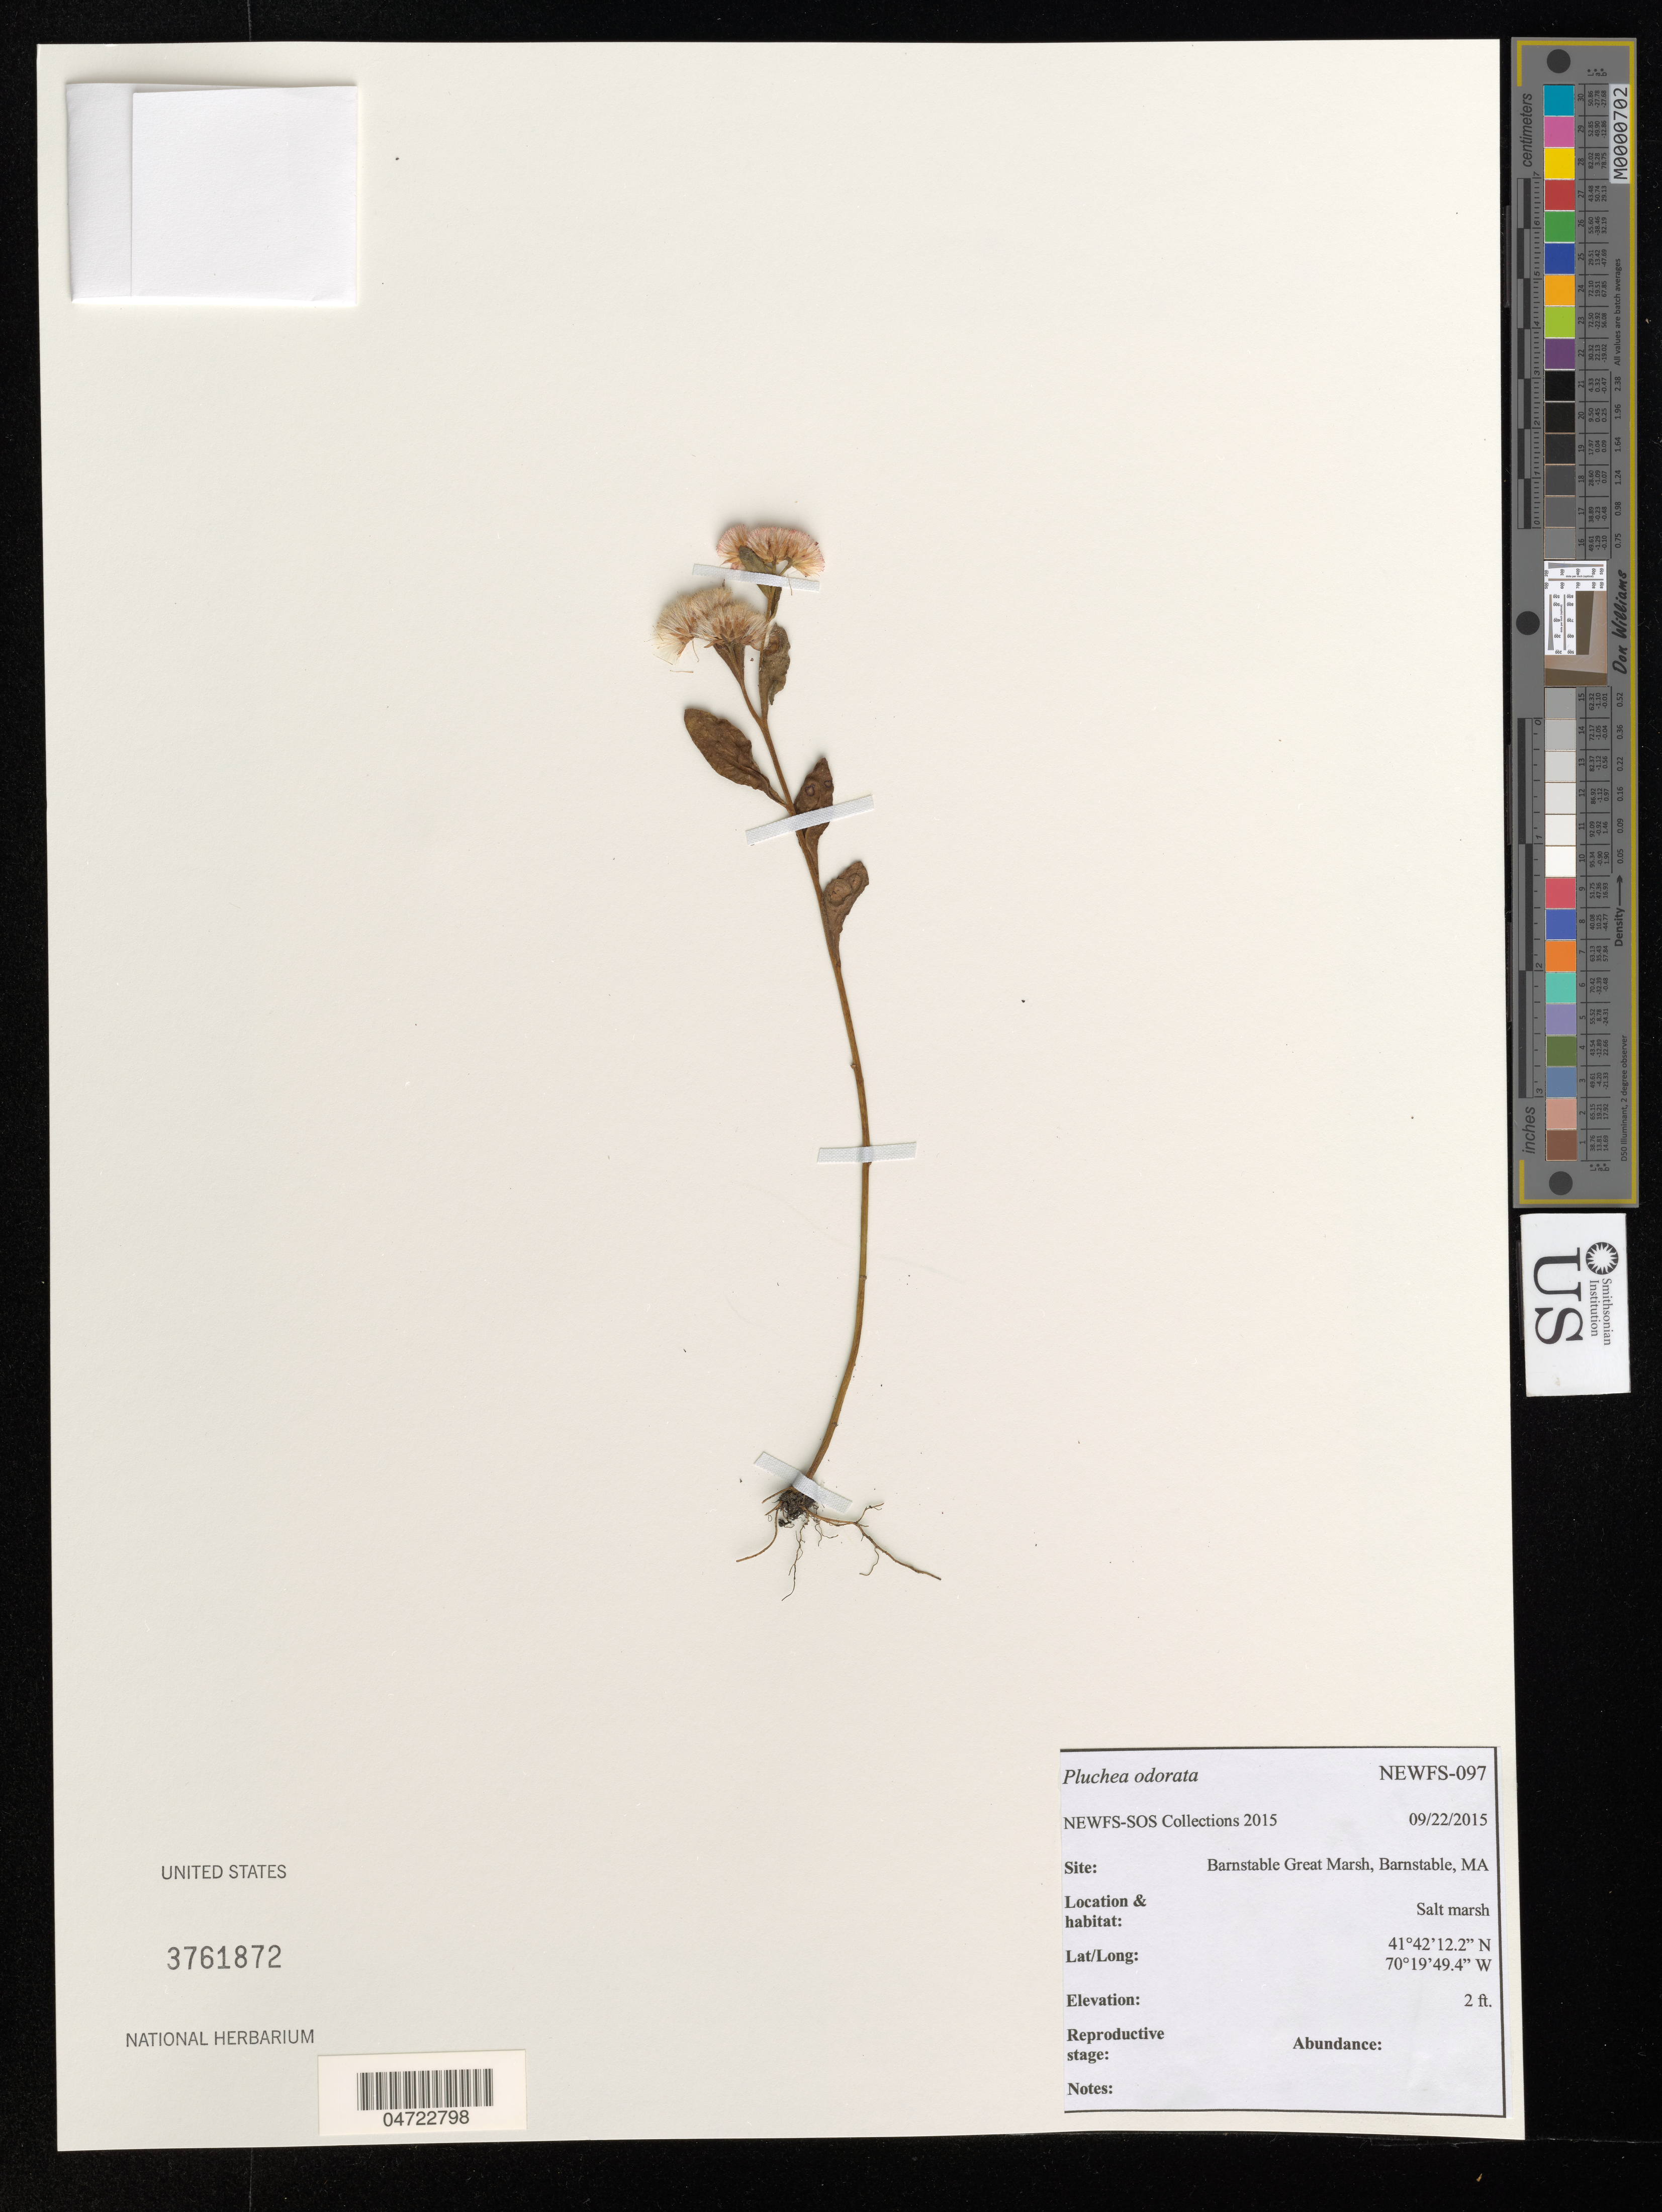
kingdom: Plantae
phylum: Tracheophyta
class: Magnoliopsida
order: Asterales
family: Asteraceae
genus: Pluchea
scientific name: Pluchea odorata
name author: (L.) Cass.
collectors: NEWFS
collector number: NEWFS-097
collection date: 2015-09-22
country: United States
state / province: Massachusetts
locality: Barnstable Great Marsh, Barnstable.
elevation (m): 1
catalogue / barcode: US 3761872